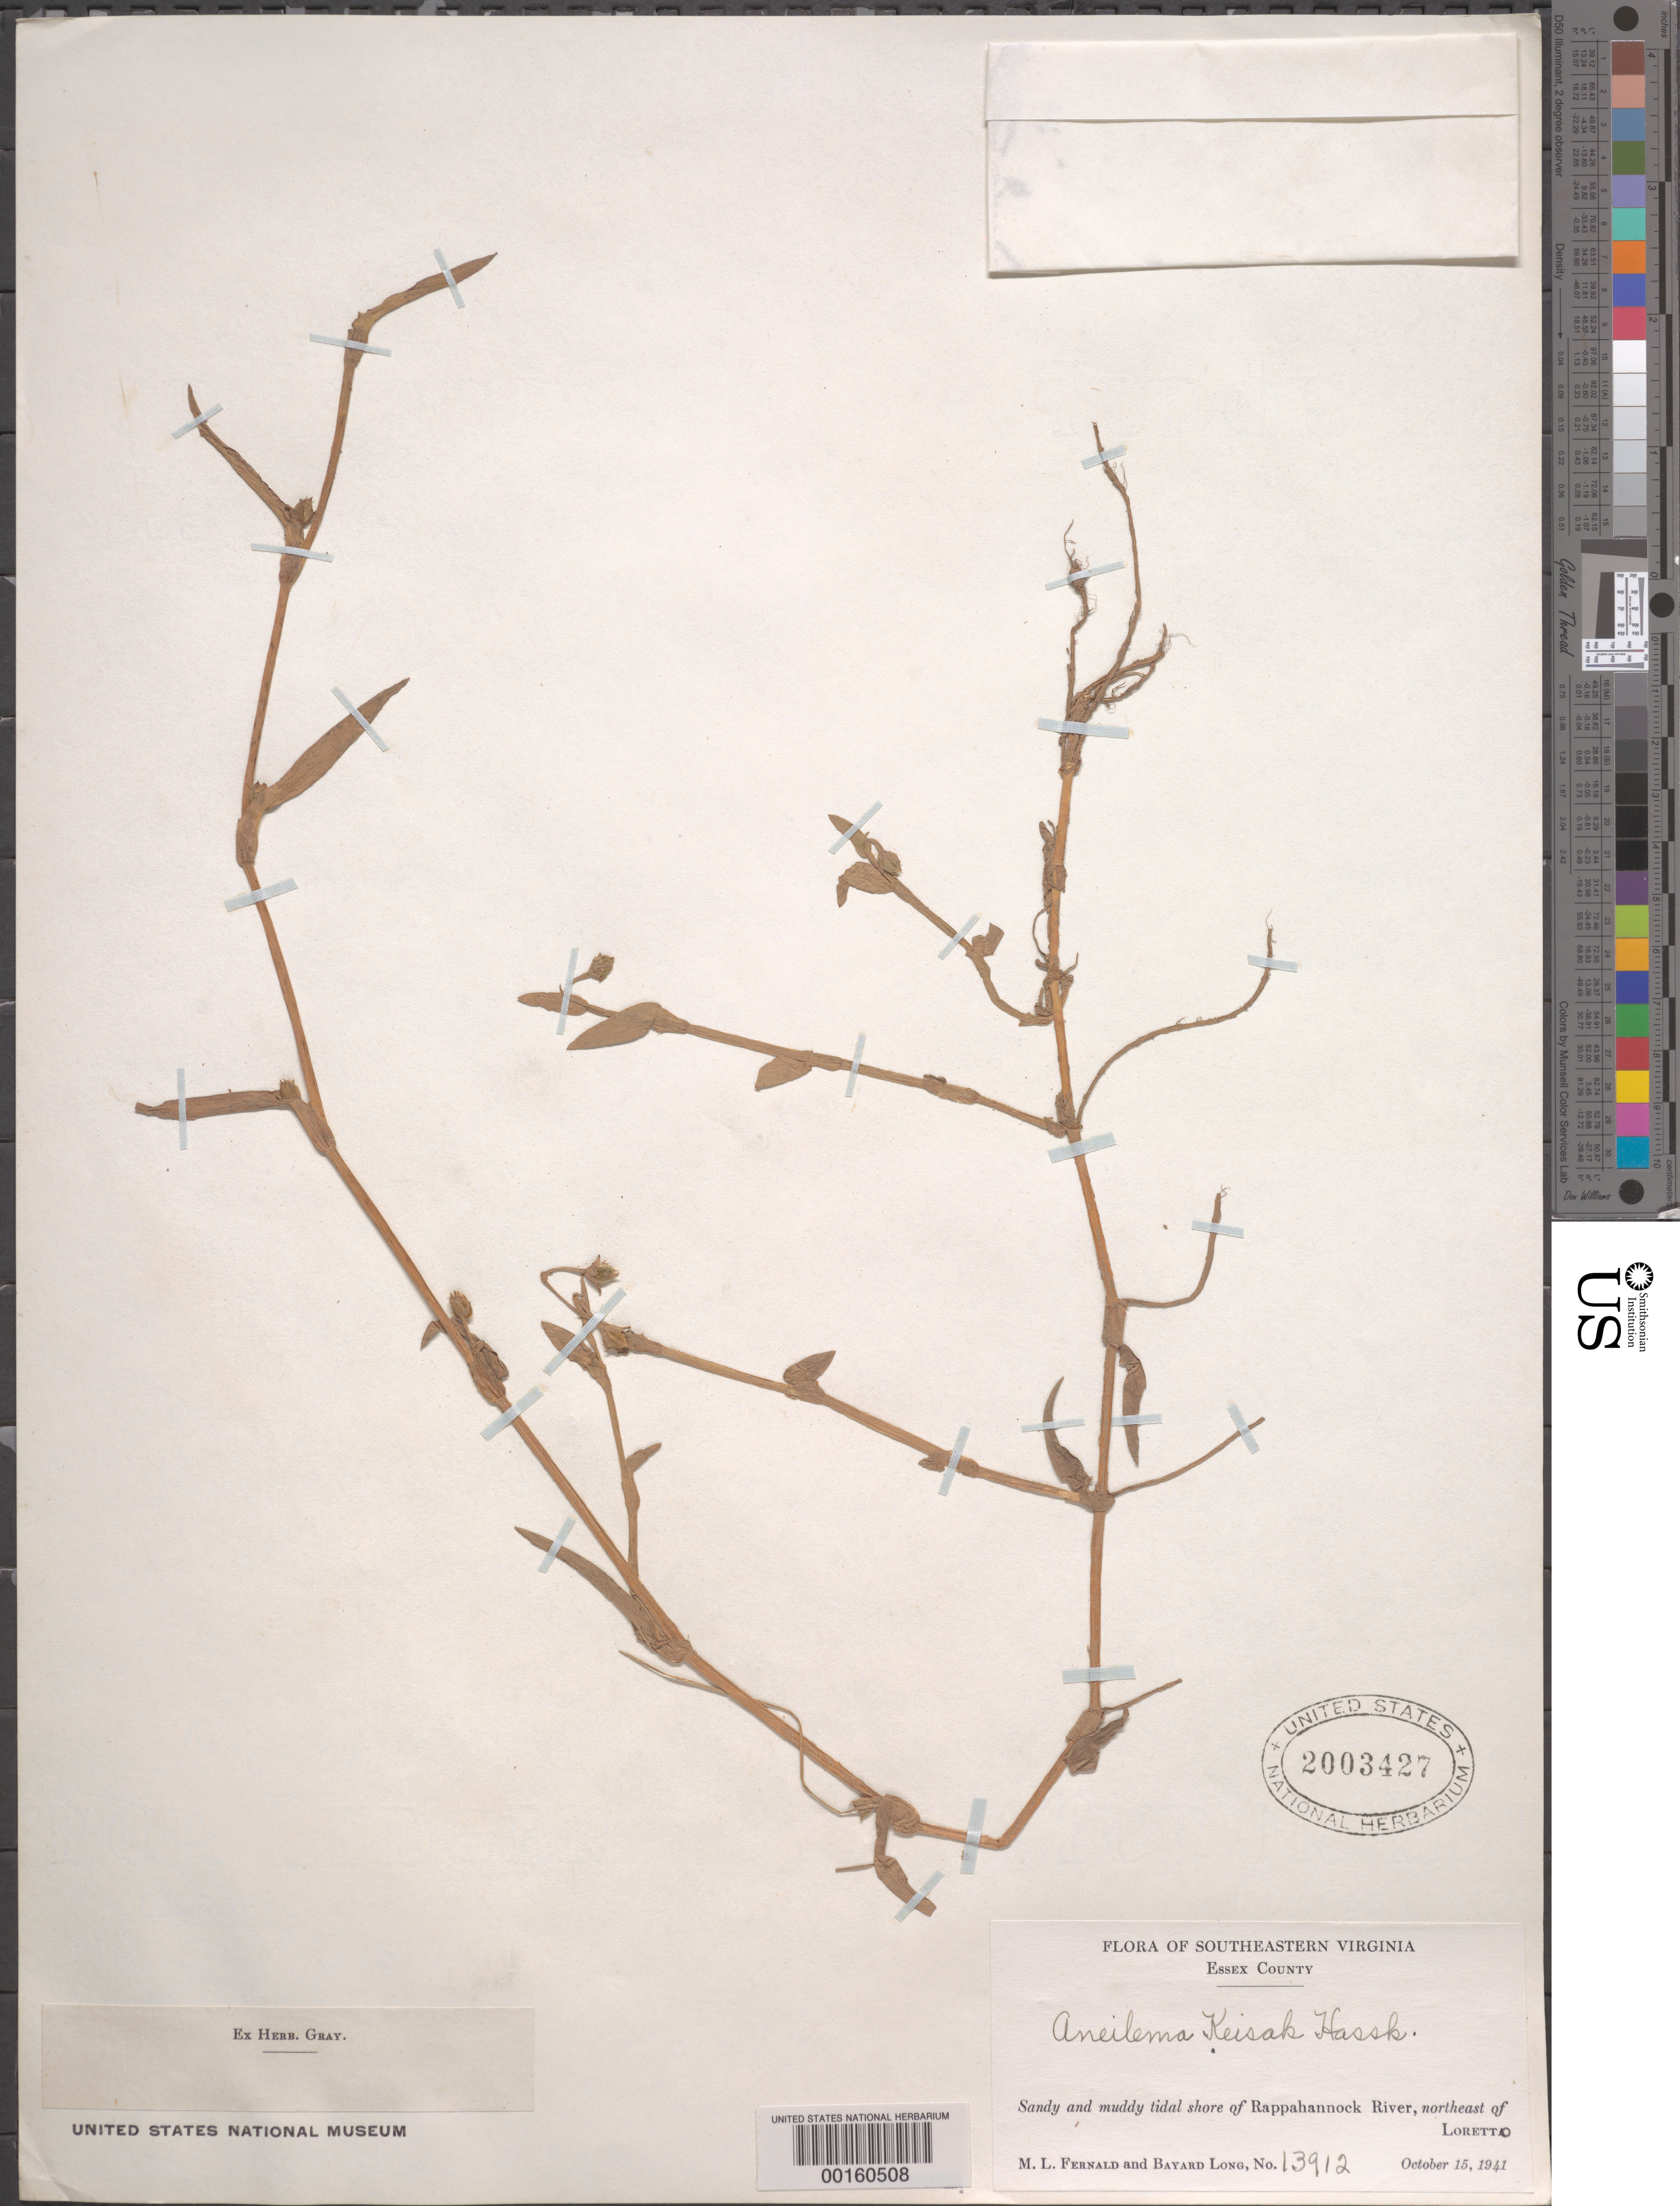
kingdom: Plantae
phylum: Tracheophyta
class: Liliopsida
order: Commelinales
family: Commelinaceae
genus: Murdannia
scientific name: Murdannia keisak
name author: (Hassk.) Hand.-Mazz.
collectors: M. L. Fernald & B. H. Long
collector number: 13912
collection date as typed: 15 Oct 1941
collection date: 1941-10-15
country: United States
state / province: Virginia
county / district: Essex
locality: Rappanhannock river, ne of loreto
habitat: Sandy, muddy tidal shore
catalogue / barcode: US 2003427